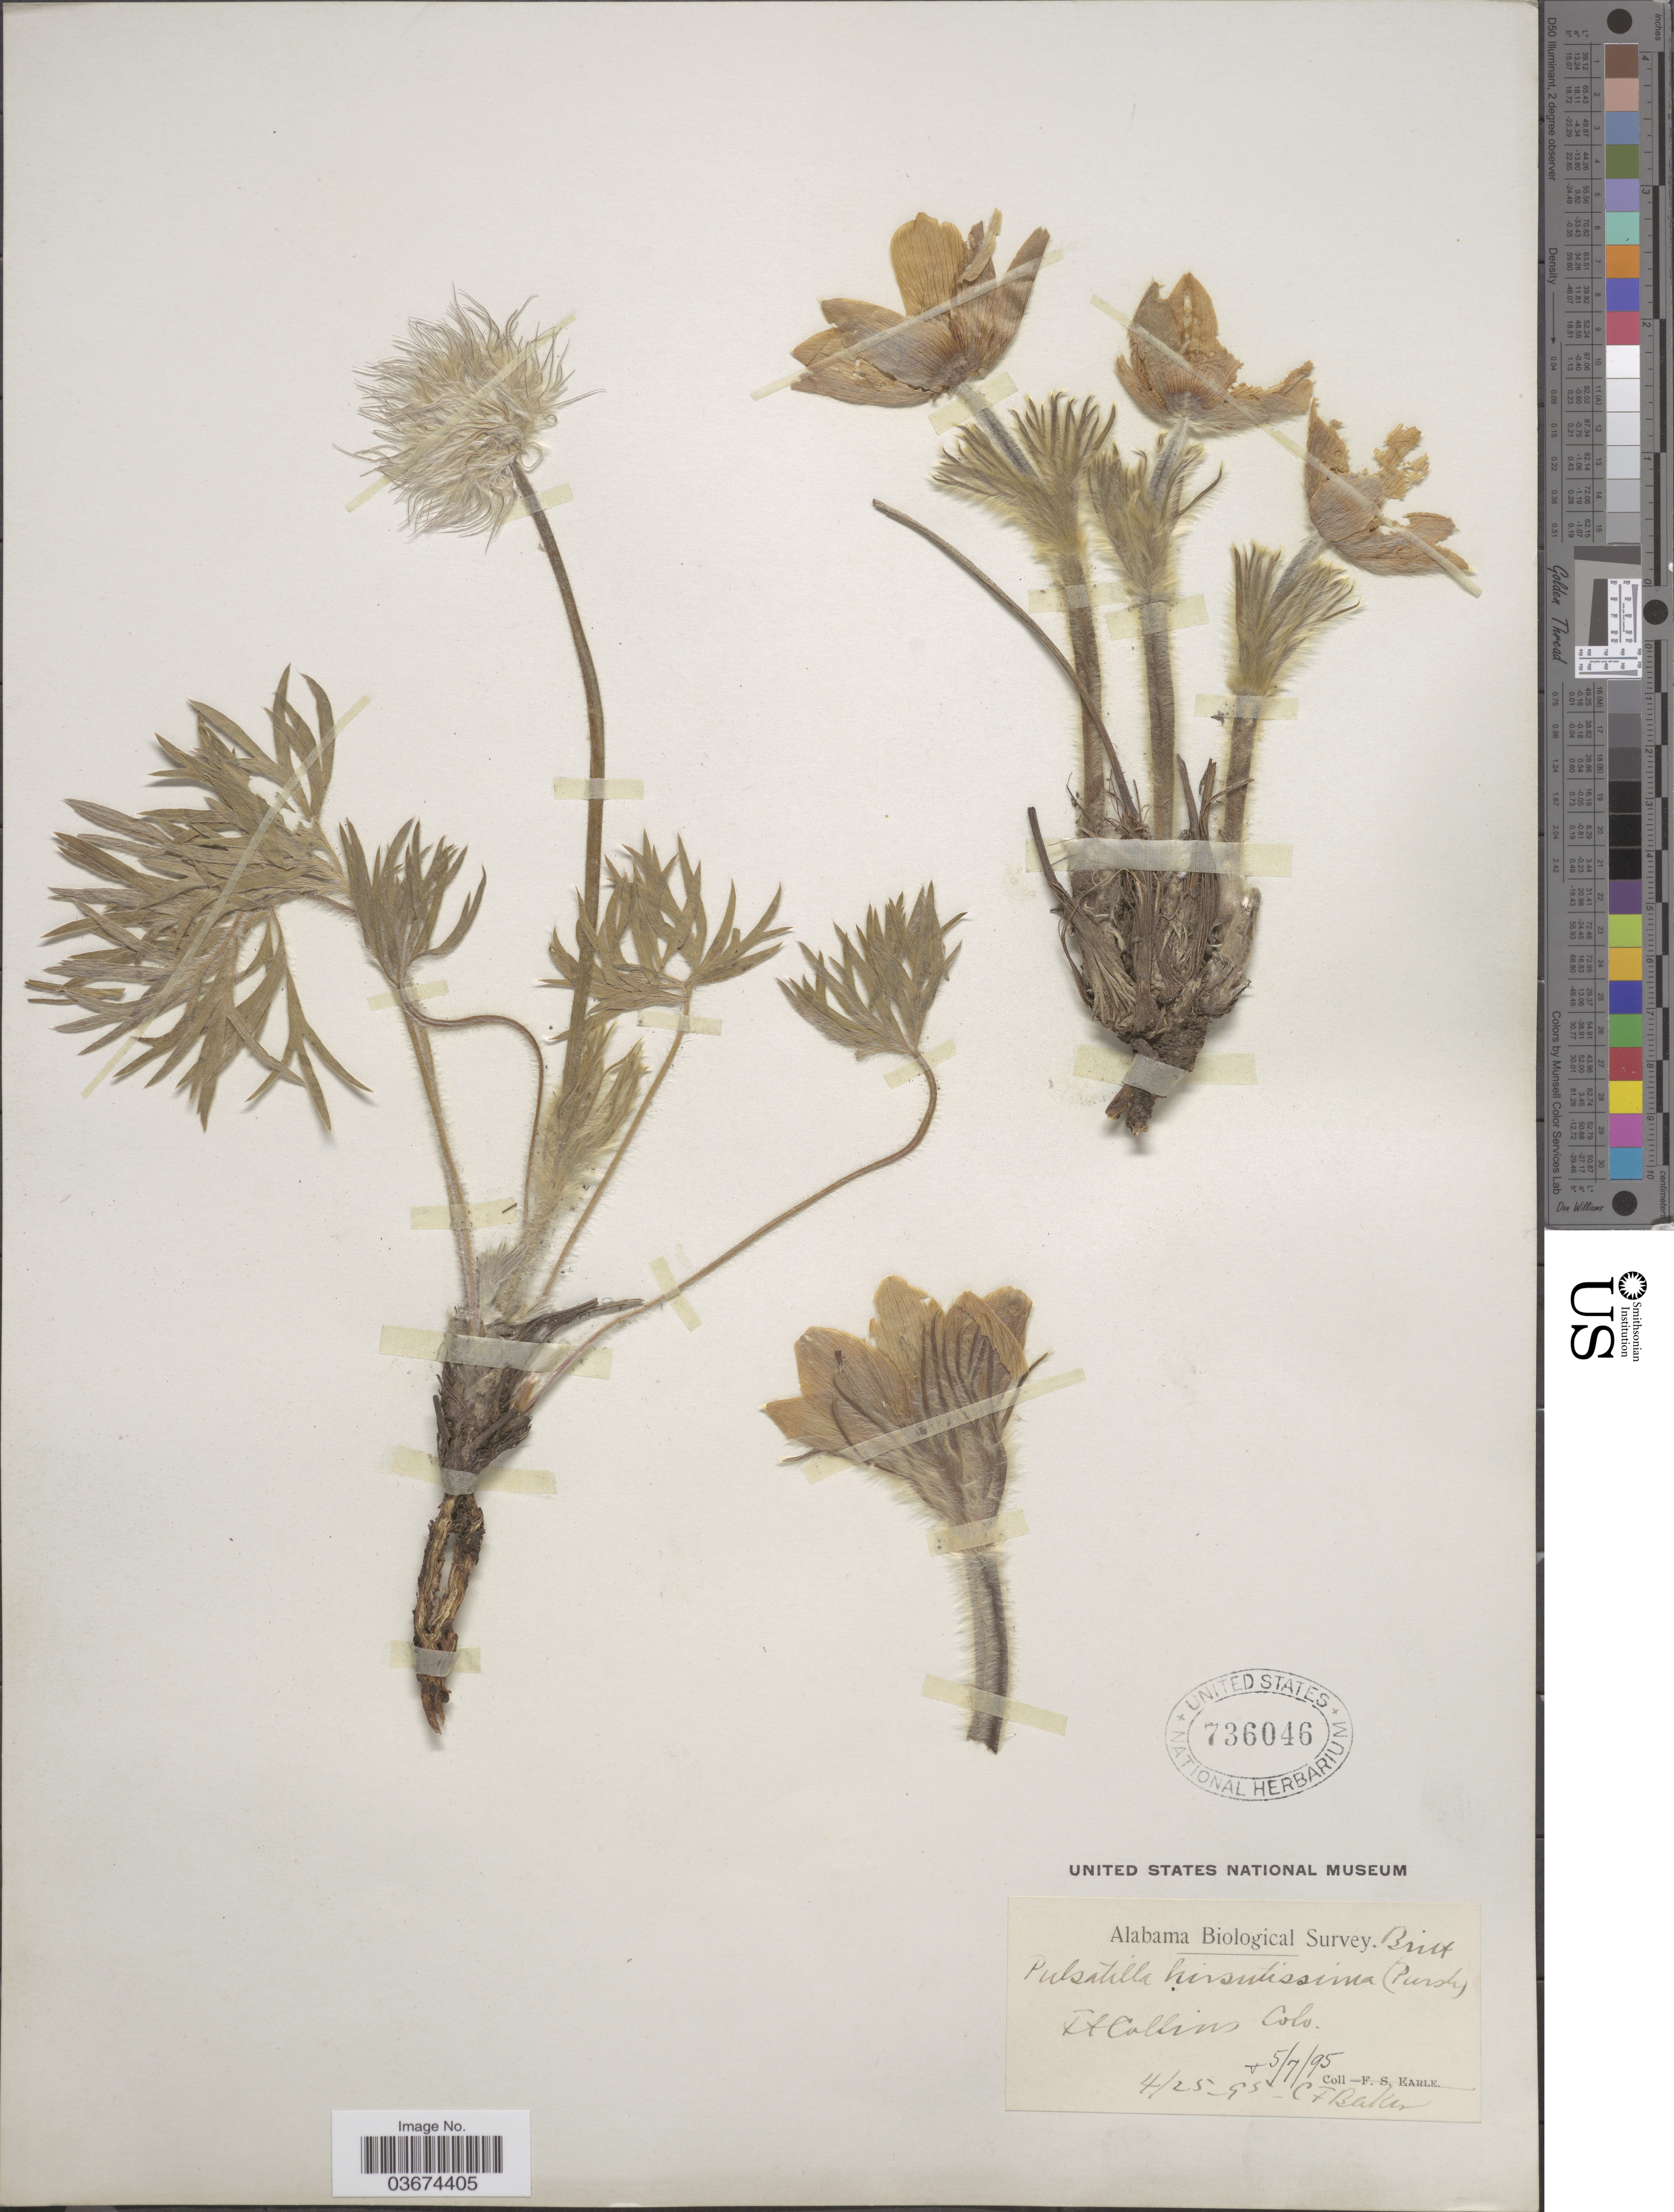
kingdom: Plantae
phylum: Tracheophyta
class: Magnoliopsida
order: Ranunculales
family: Ranunculaceae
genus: Pulsatilla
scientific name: Pulsatilla nuttalliana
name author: (DC.) Bercht. & J. Presl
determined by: Strong, Mark T., (BOT), Smithsonian Institution - National Museum of Natural History (UNITED STATES)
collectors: C. F. Baker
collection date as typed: Transcribed d/m/y: 25/4/95 to 7/5/95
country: United States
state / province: Colorado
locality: Ft Collins.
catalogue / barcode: US 736046